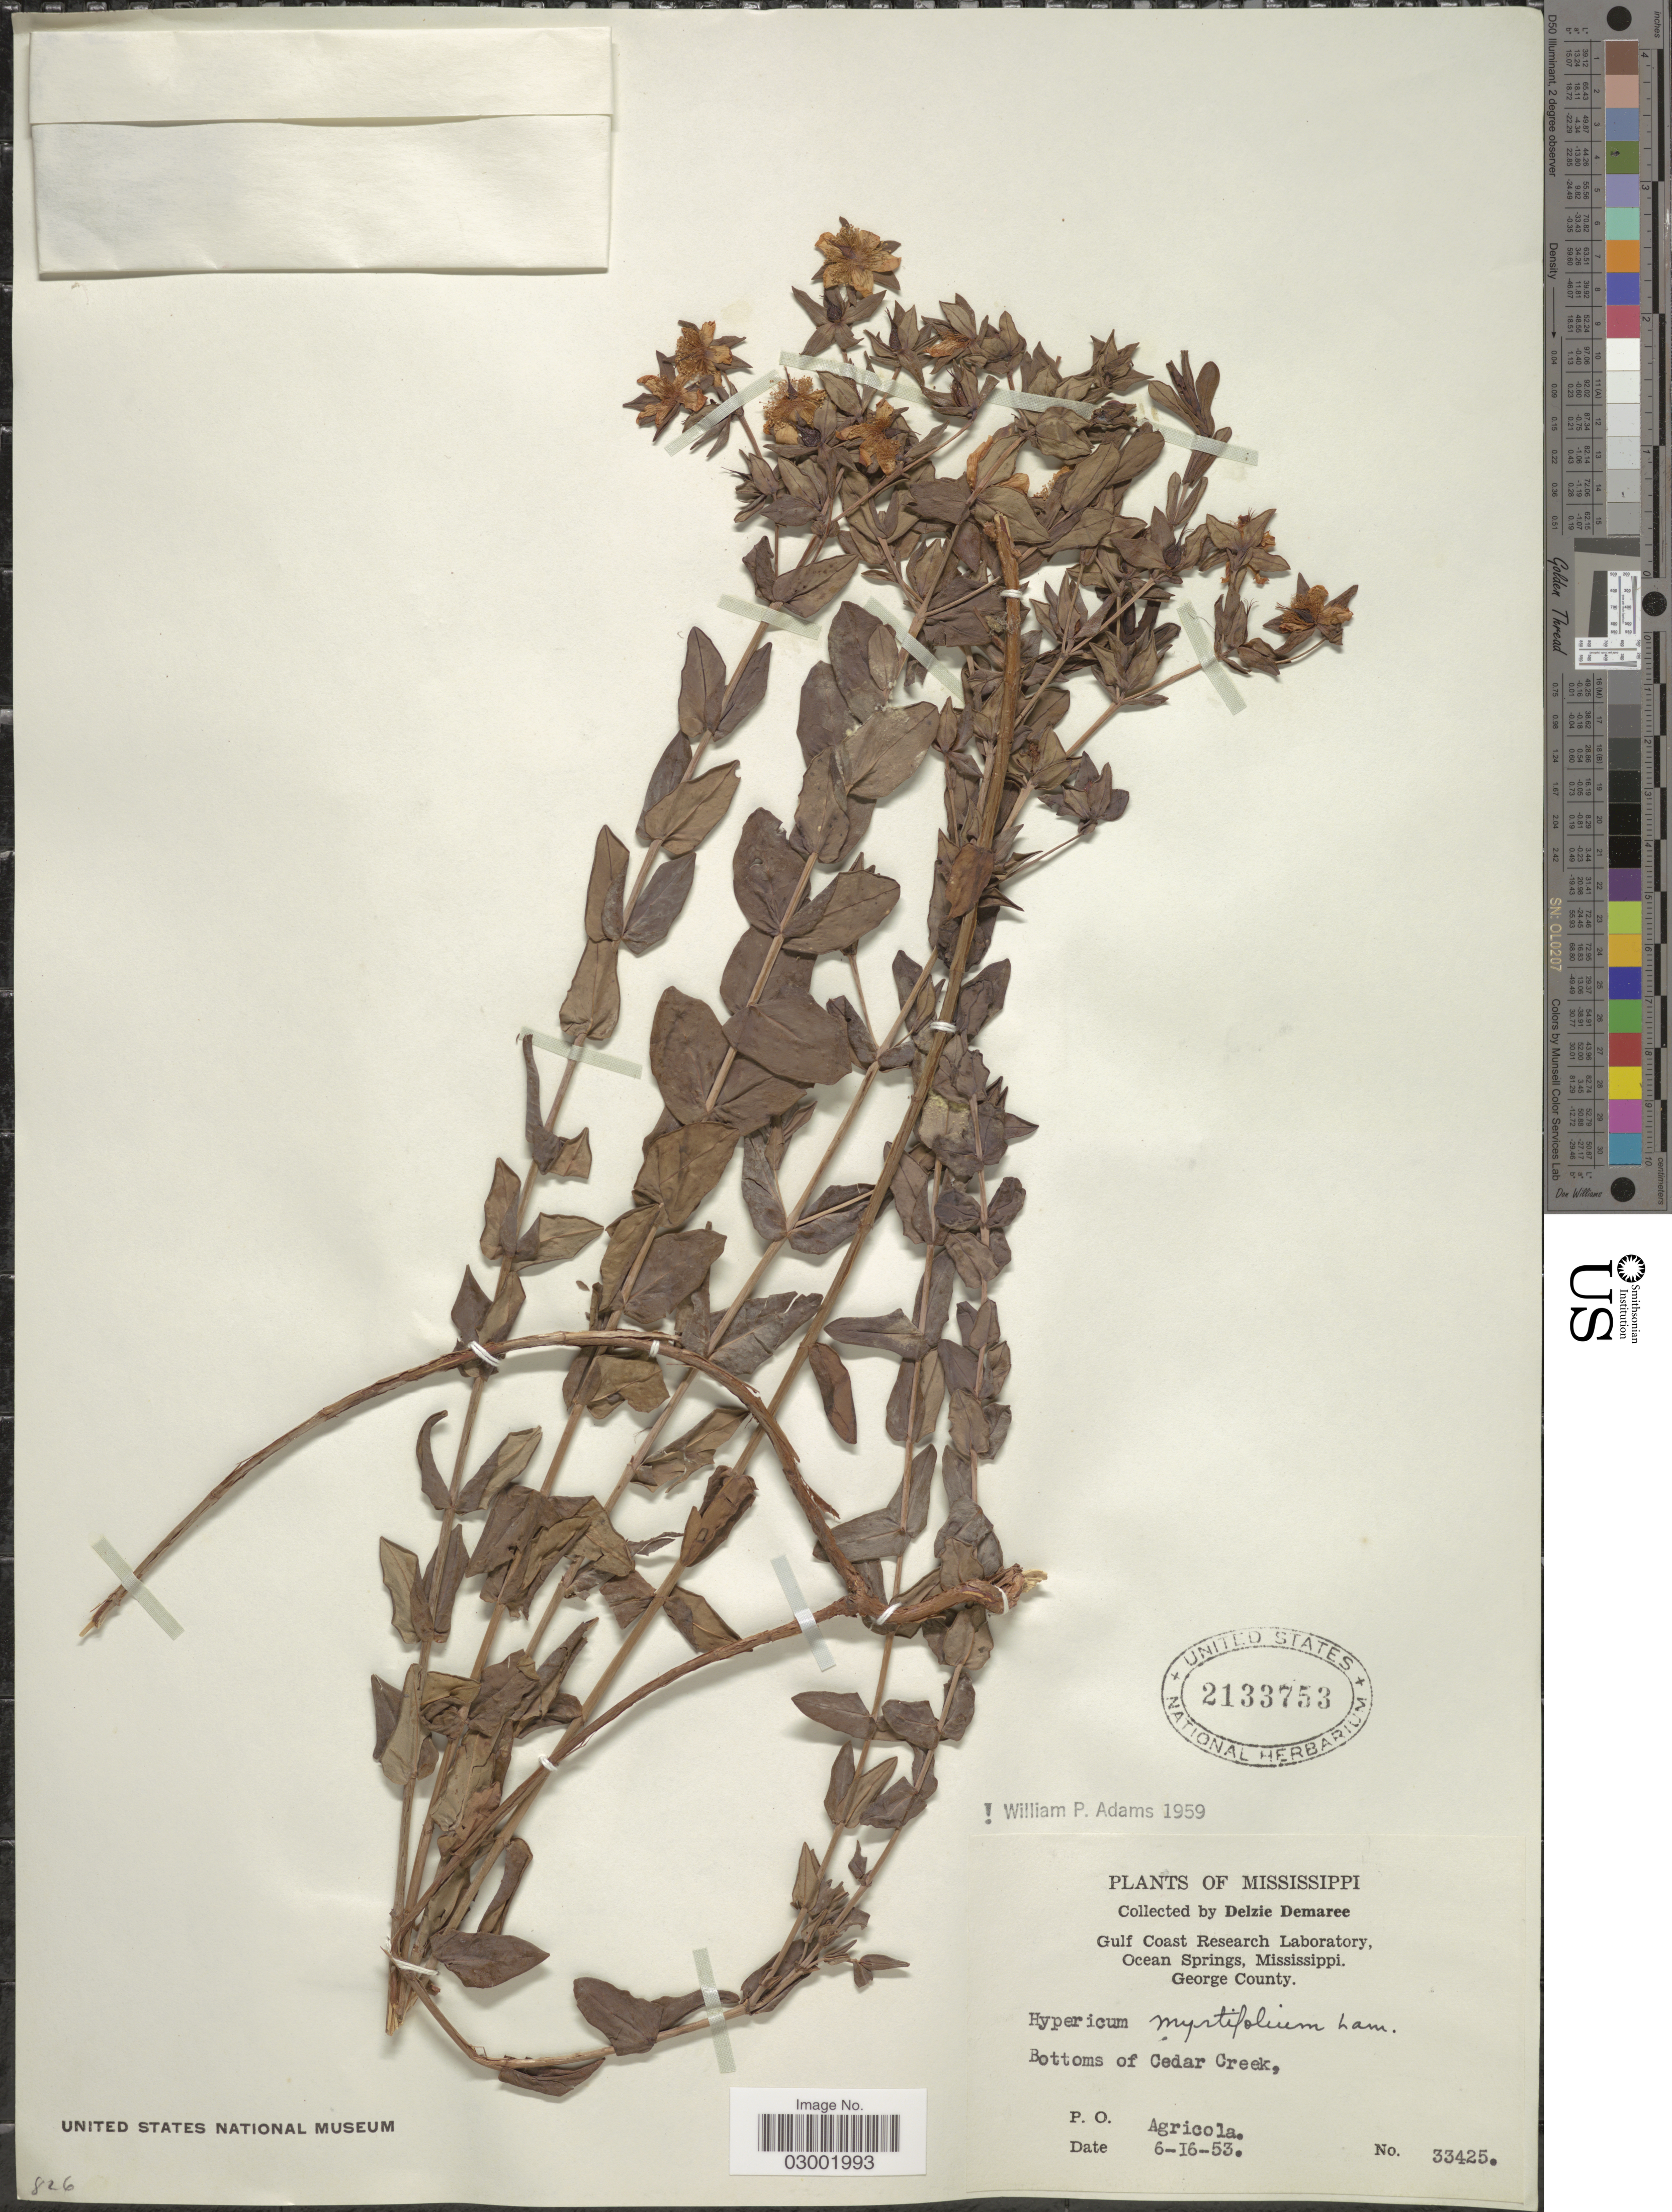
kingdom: Plantae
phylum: Tracheophyta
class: Magnoliopsida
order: Malpighiales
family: Hypericaceae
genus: Hypericum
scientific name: Hypericum myrtifolium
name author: Lam.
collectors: D. Demaree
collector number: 33425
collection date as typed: Transcribed d/m/y: 16/6/53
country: United States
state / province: Mississippi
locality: George County, Bottoms of Cedar Creek. P. O. Agricola.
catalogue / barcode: US 2133753